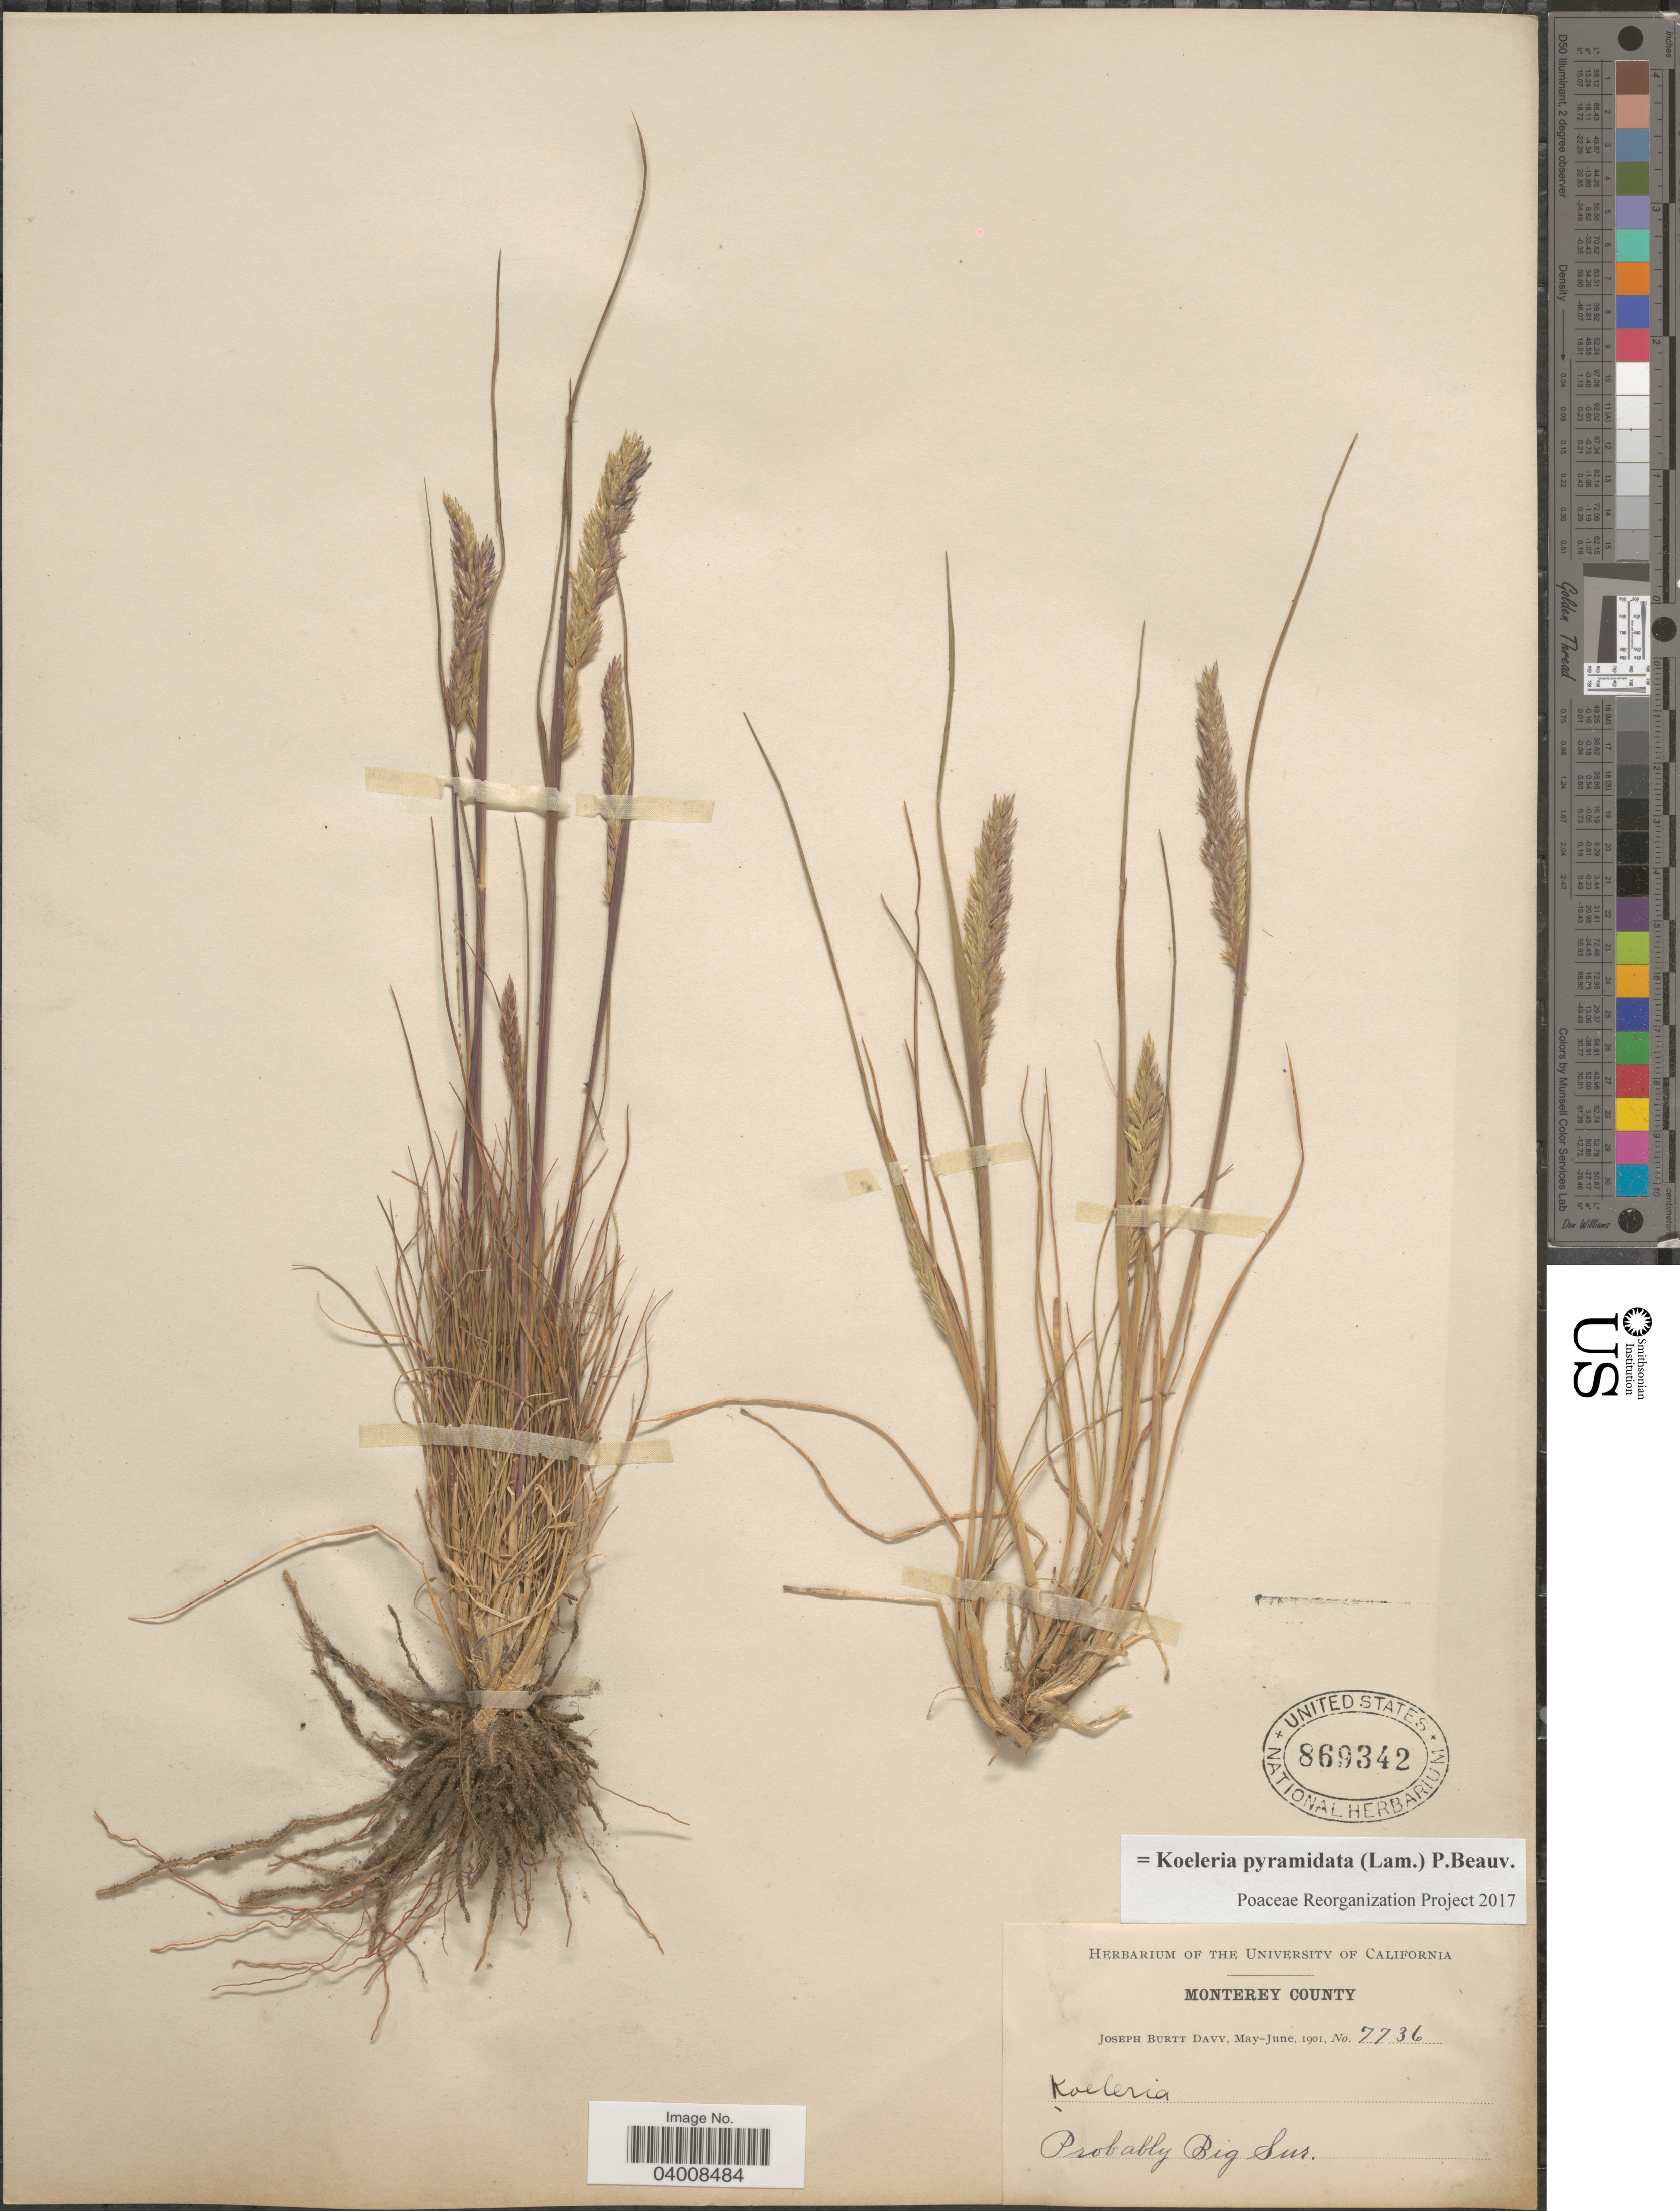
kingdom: Plantae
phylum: Tracheophyta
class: Liliopsida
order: Poales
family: Poaceae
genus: Koeleria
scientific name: Koeleria pyramidata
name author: (Lam.) P. Beauv.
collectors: J. Burtt Davy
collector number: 7736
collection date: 1901-05/1901-06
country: United States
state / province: California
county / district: Monterey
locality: Monterey County. Probably Big Sur.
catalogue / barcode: US 869342